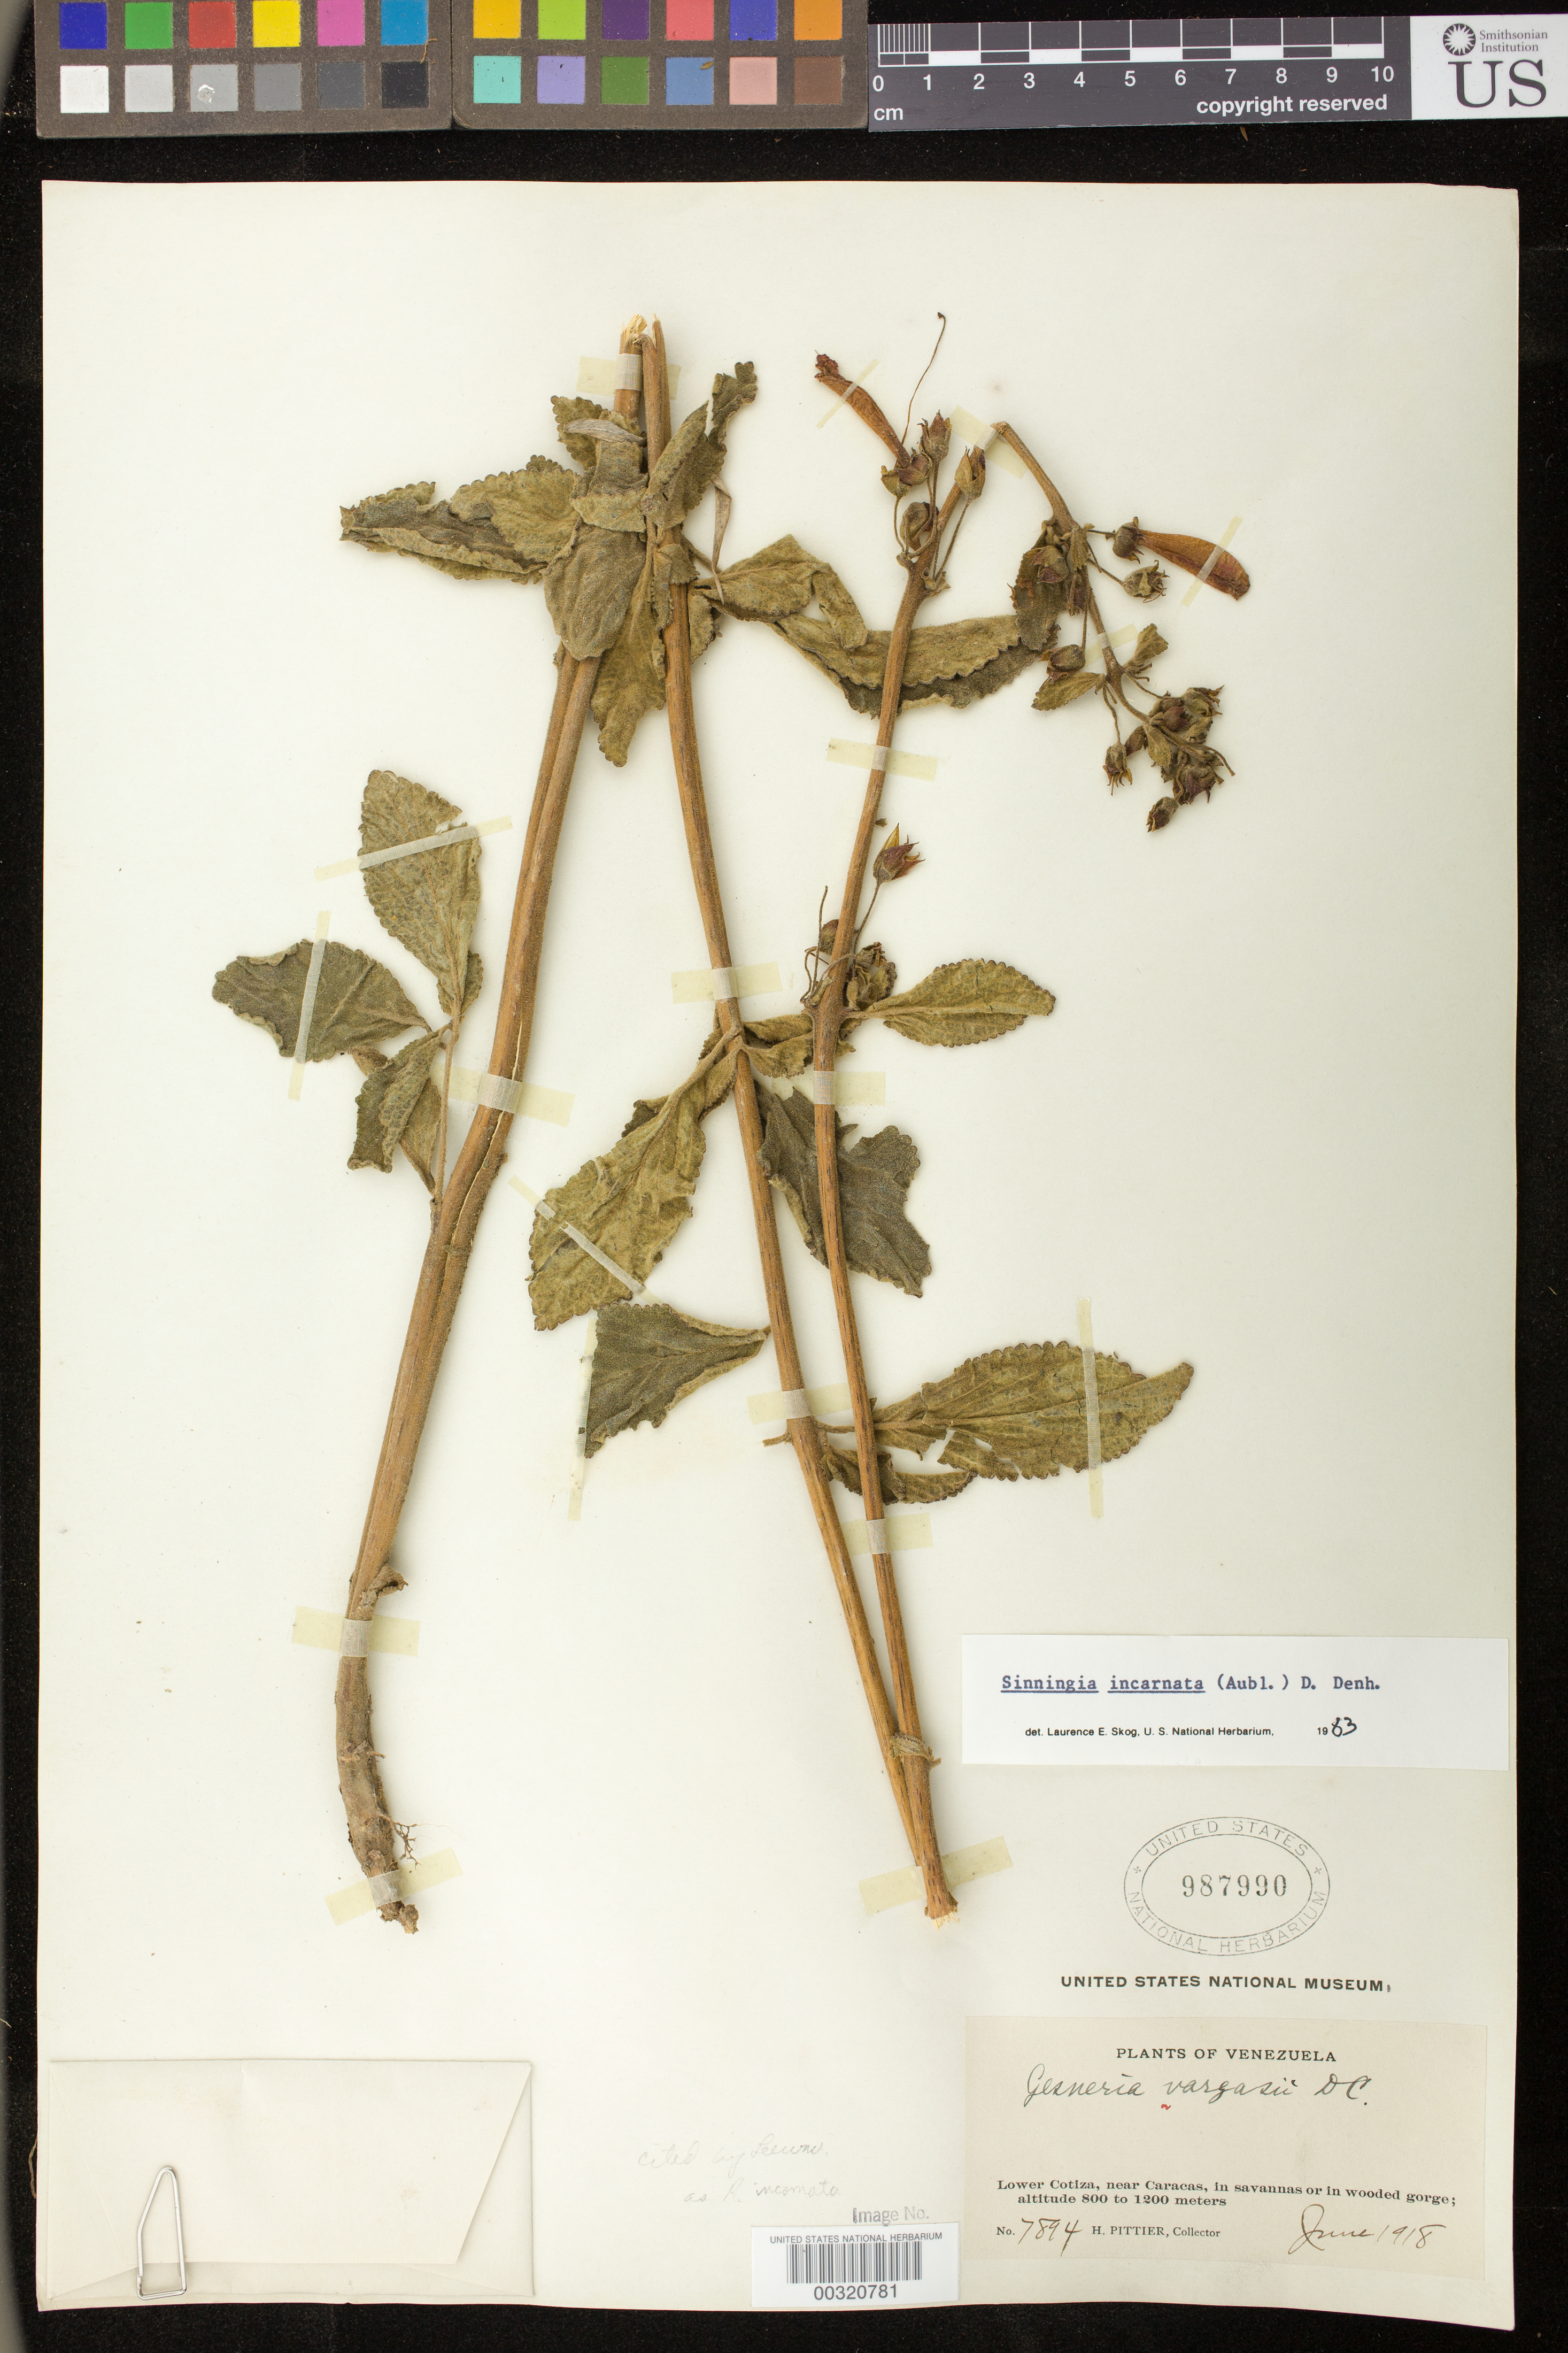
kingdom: Plantae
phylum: Tracheophyta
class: Magnoliopsida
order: Lamiales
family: Gesneriaceae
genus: Sinningia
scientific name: Sinningia incarnata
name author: (Aubl.) D.L. Denham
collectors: H. F. Pittier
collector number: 7894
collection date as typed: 26 Jun 1918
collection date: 1918-06-26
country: Venezuela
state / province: Distrito Federal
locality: Lower Cotiza, near Caracas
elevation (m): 800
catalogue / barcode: US 987990